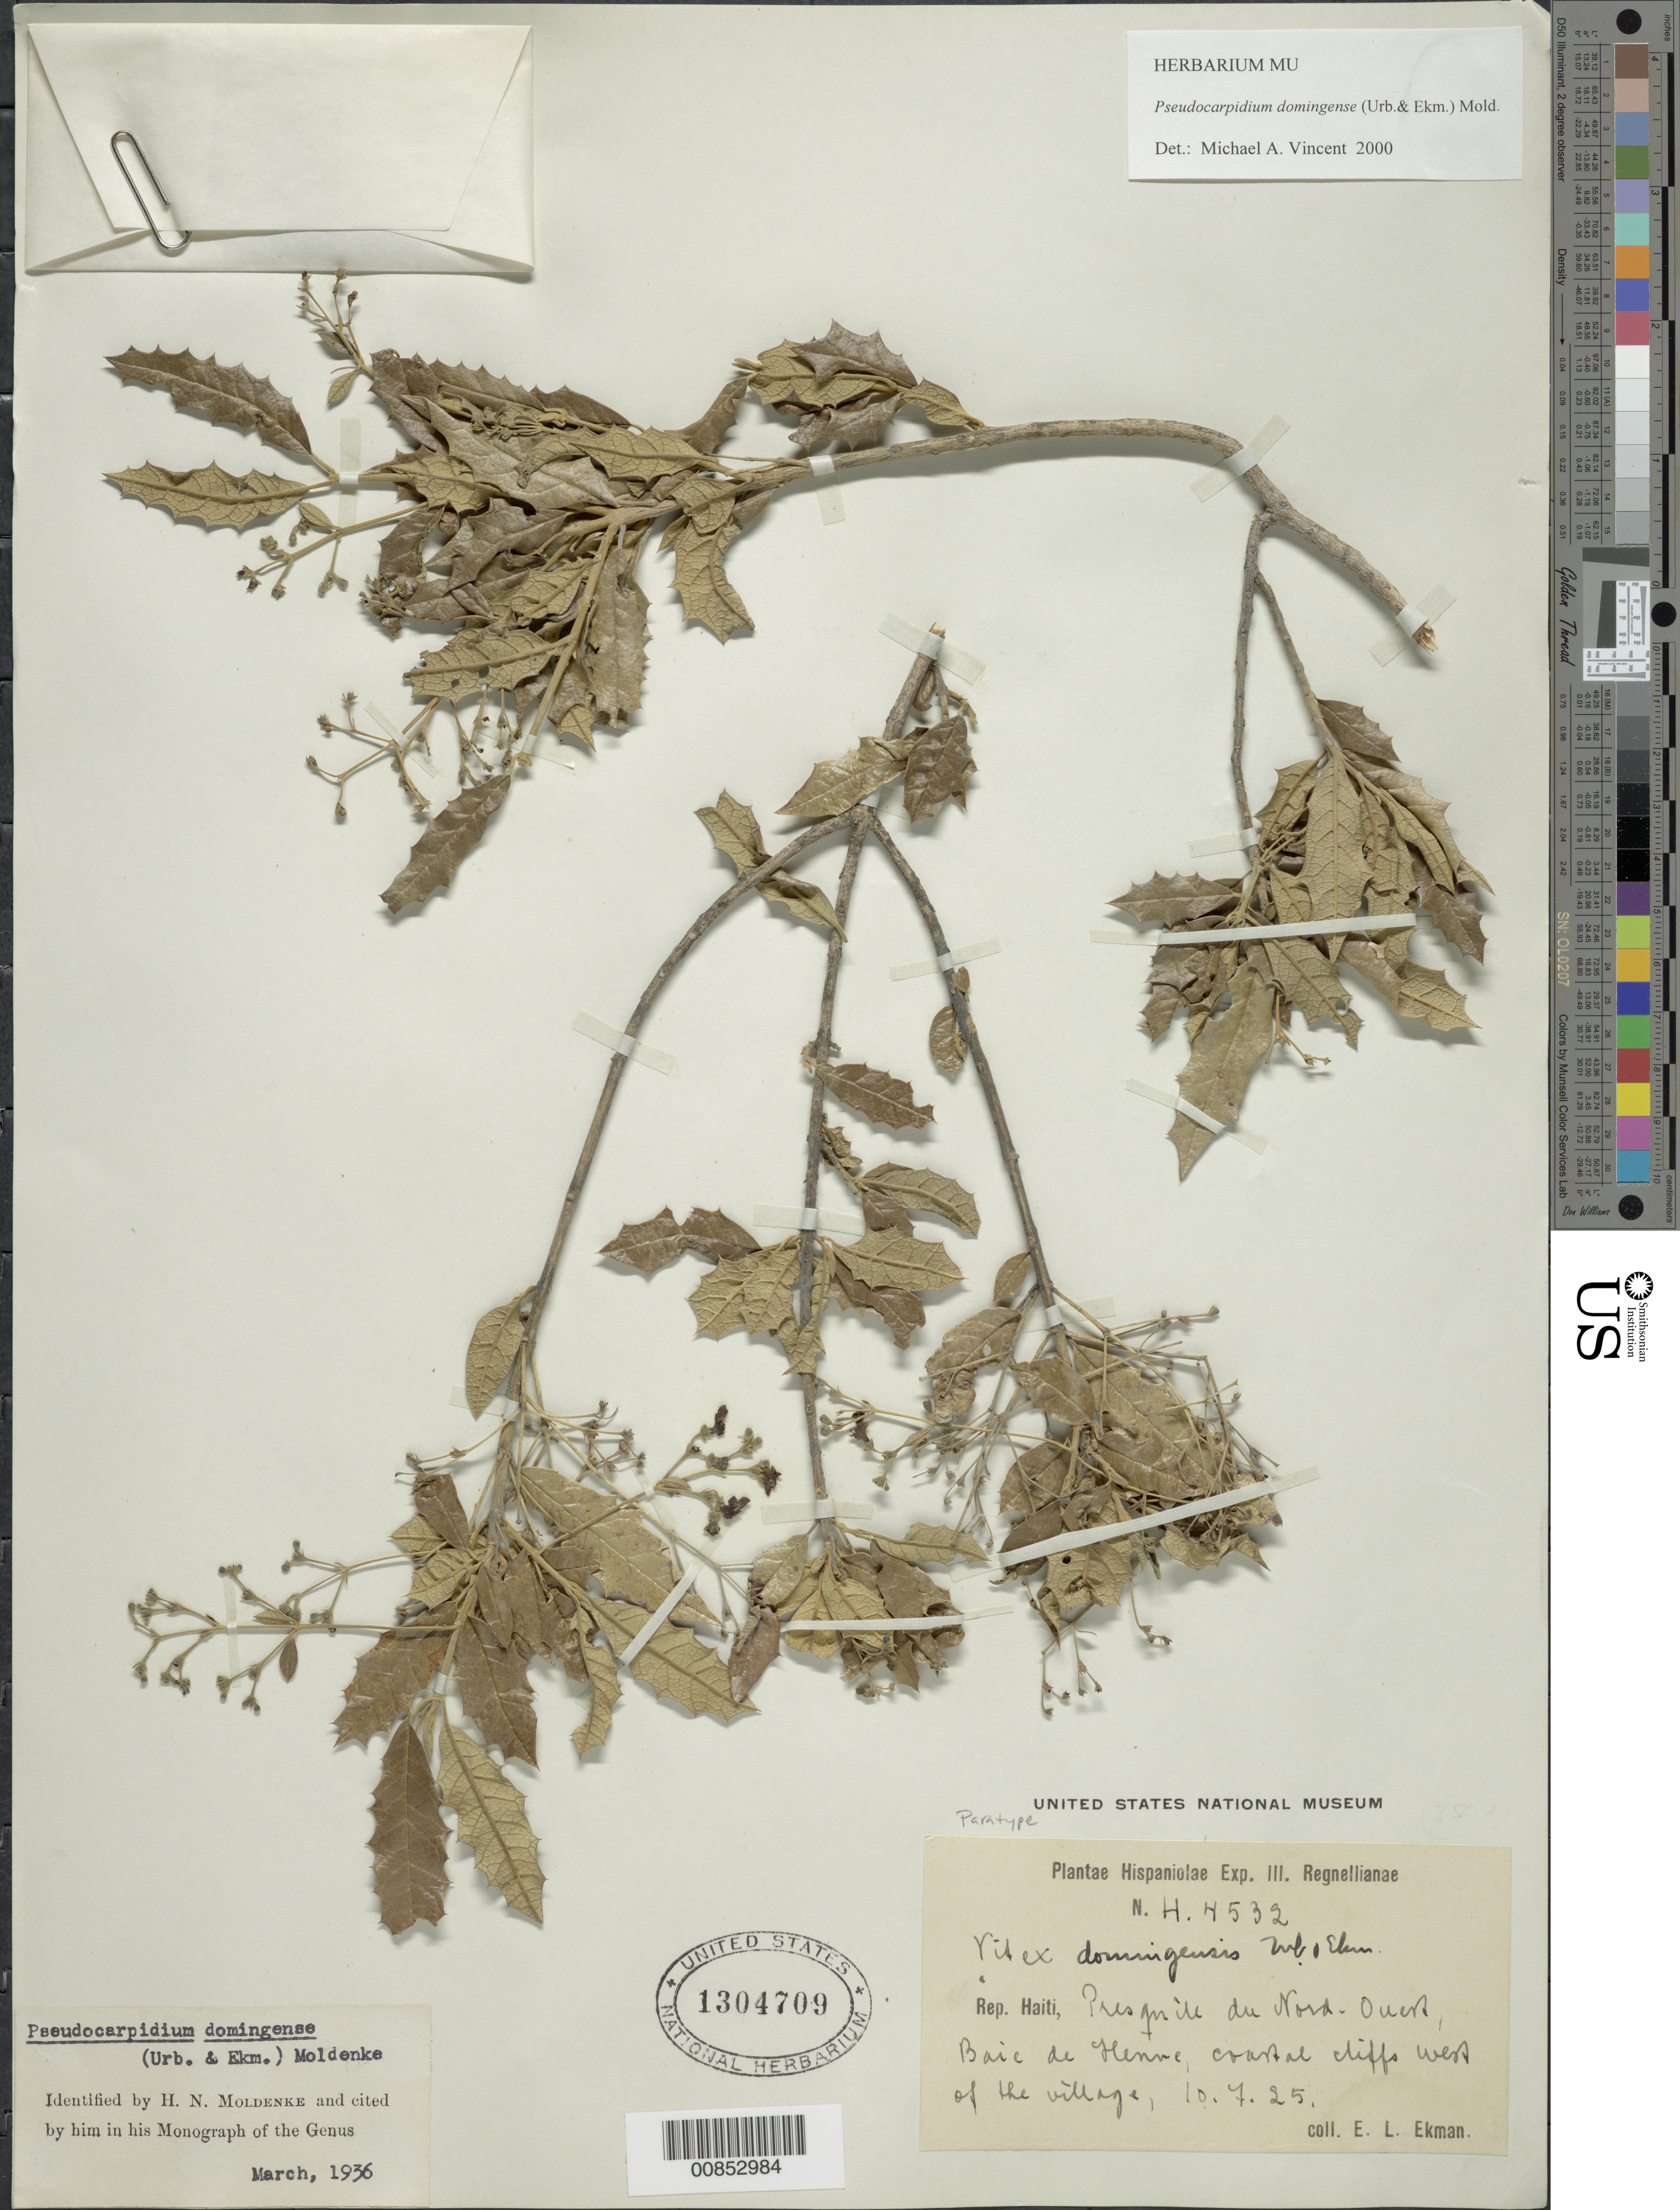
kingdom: Plantae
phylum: Tracheophyta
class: Magnoliopsida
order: Lamiales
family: Lamiaceae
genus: Pseudocarpidium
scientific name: Pseudocarpidium domingense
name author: (Urb. & Ekman) Moldenke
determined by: Vincent, Michael A.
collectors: E. L. Ekman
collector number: H 4532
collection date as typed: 10 Jul 1925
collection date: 1925-07-10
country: Haiti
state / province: Nord-Ouest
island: Hispaniola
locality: Baie de Henne, W of the village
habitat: Coastal cliffs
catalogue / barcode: US 1304709